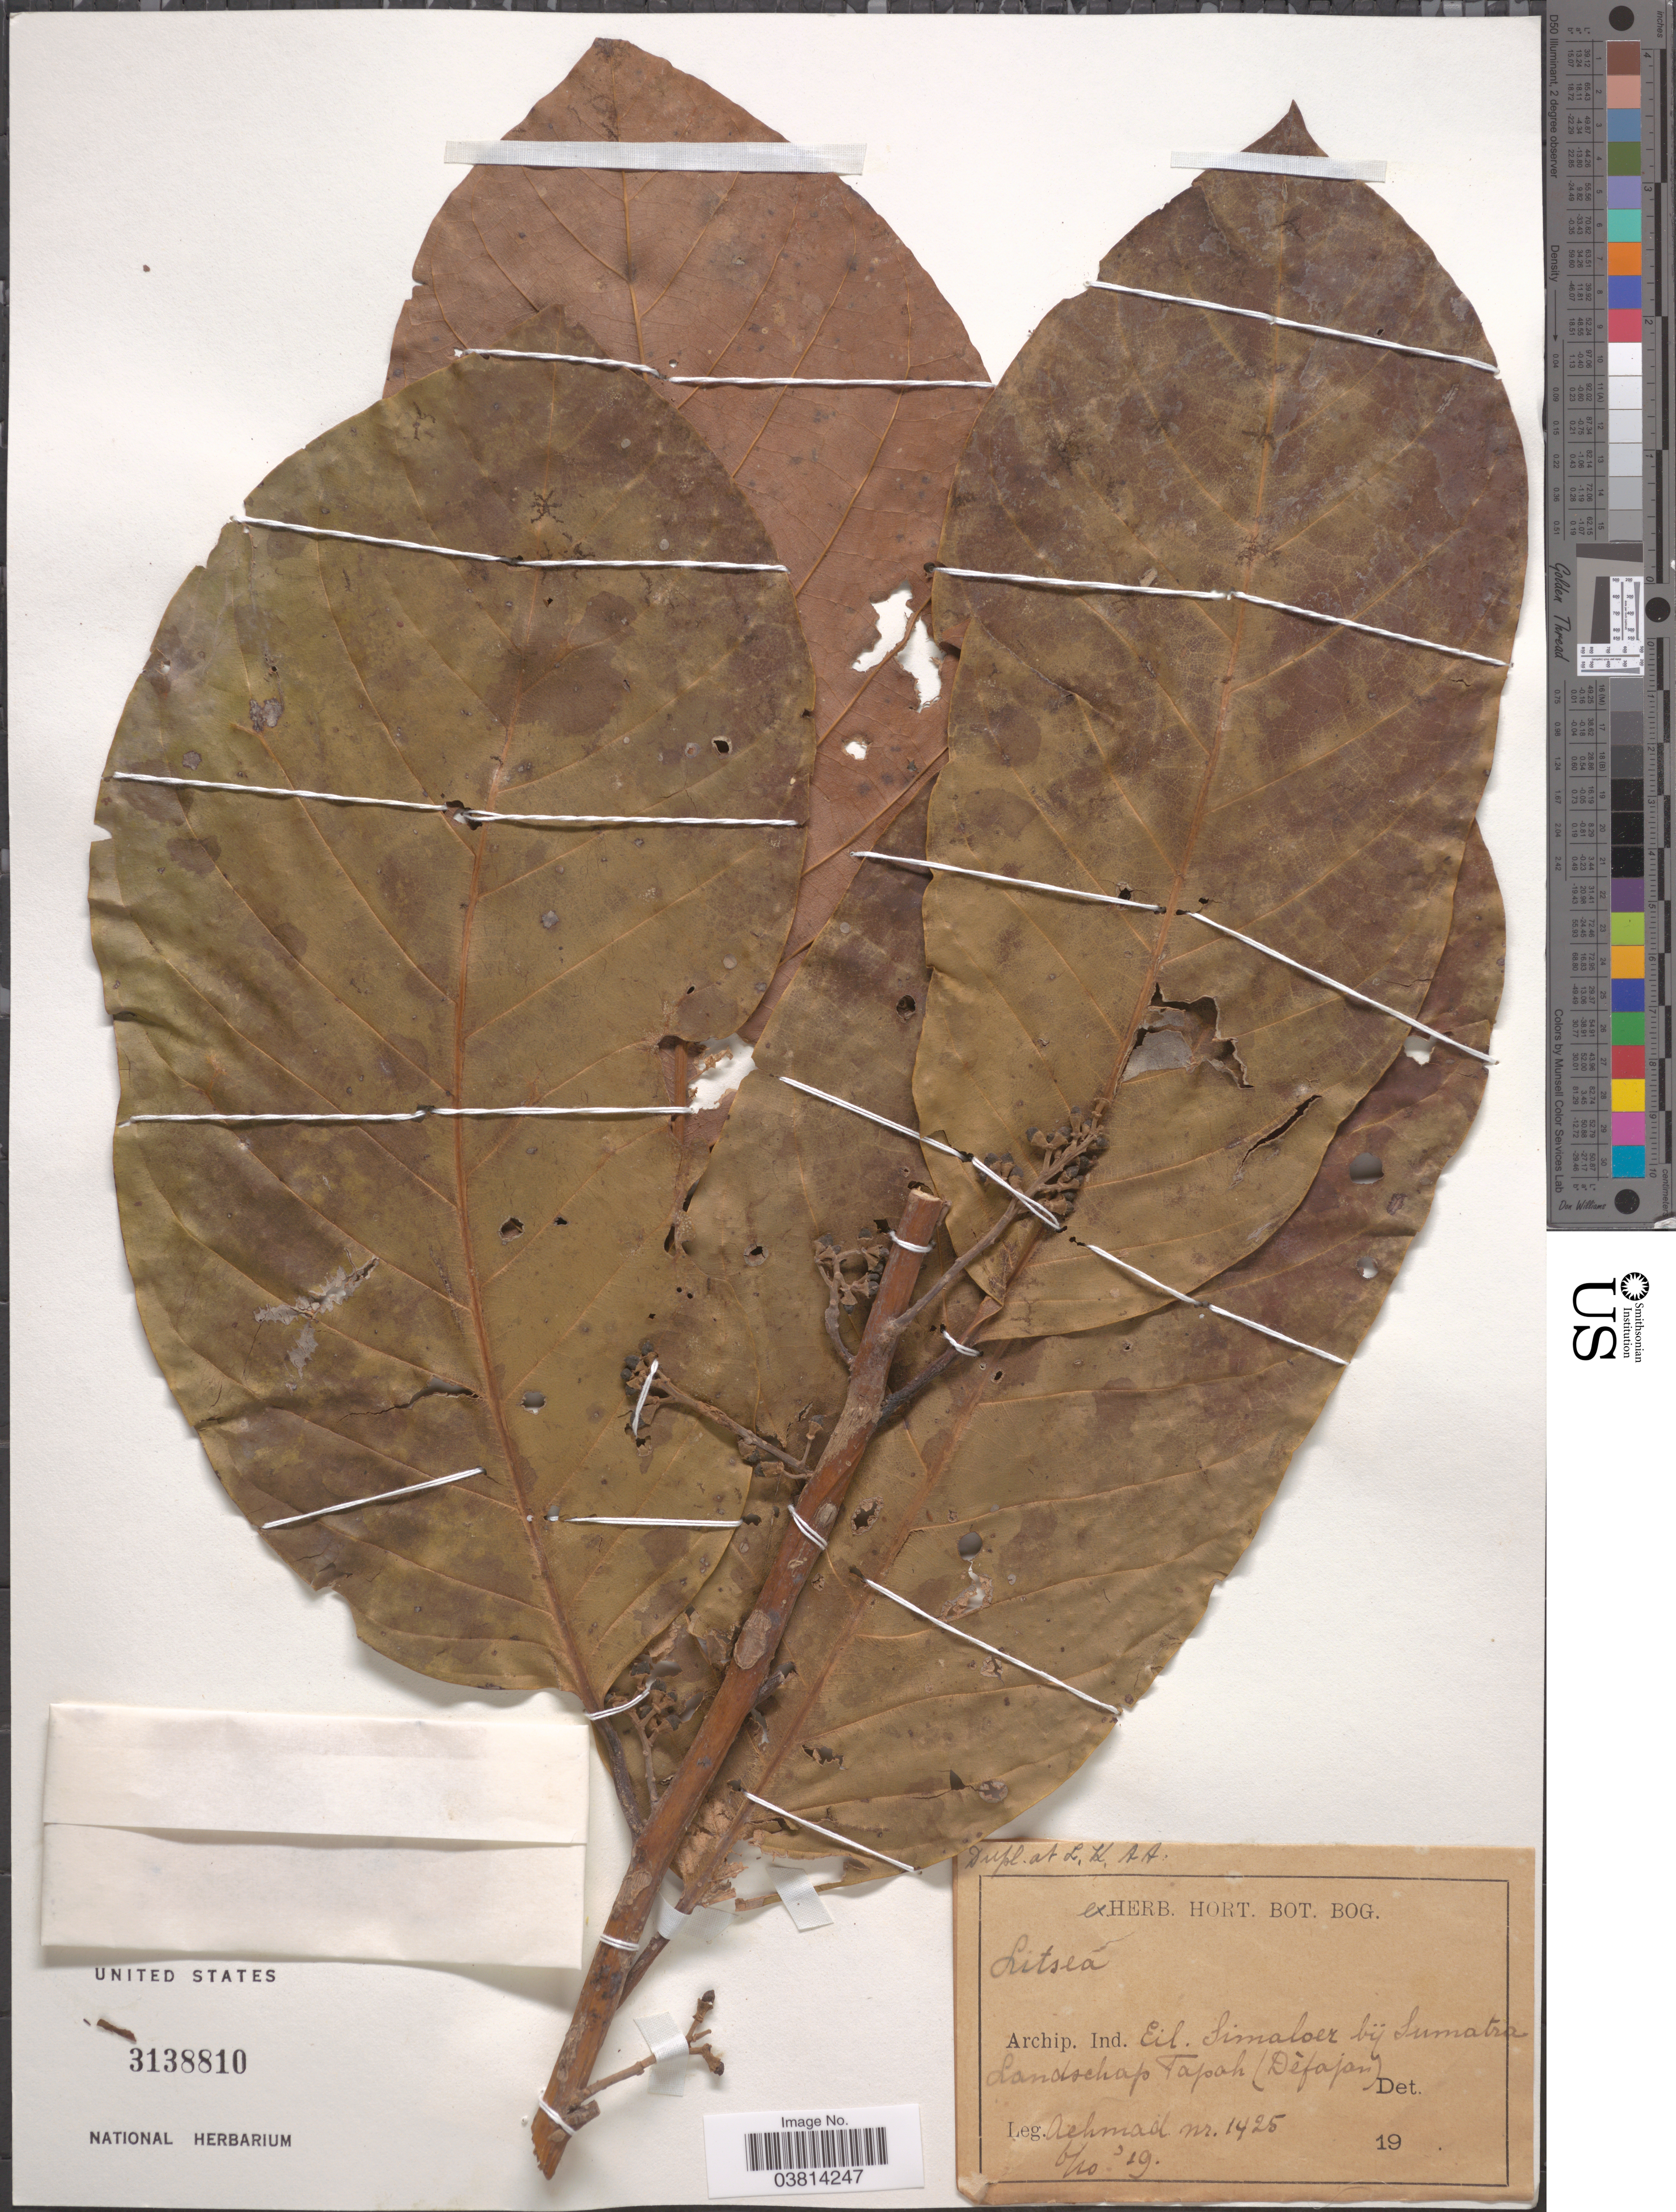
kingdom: Plantae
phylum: Tracheophyta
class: Magnoliopsida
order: Laurales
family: Lauraceae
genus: Litsea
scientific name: Litsea sp.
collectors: -- Achmad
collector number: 1425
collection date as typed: Transcribed d/m/y: 6/10/19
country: Indonesia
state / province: Sumatra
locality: Archip. Ind. Eil. Simaloer bij Sumatra. Landschap Tapah (Dèfajan).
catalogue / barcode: US 3138810